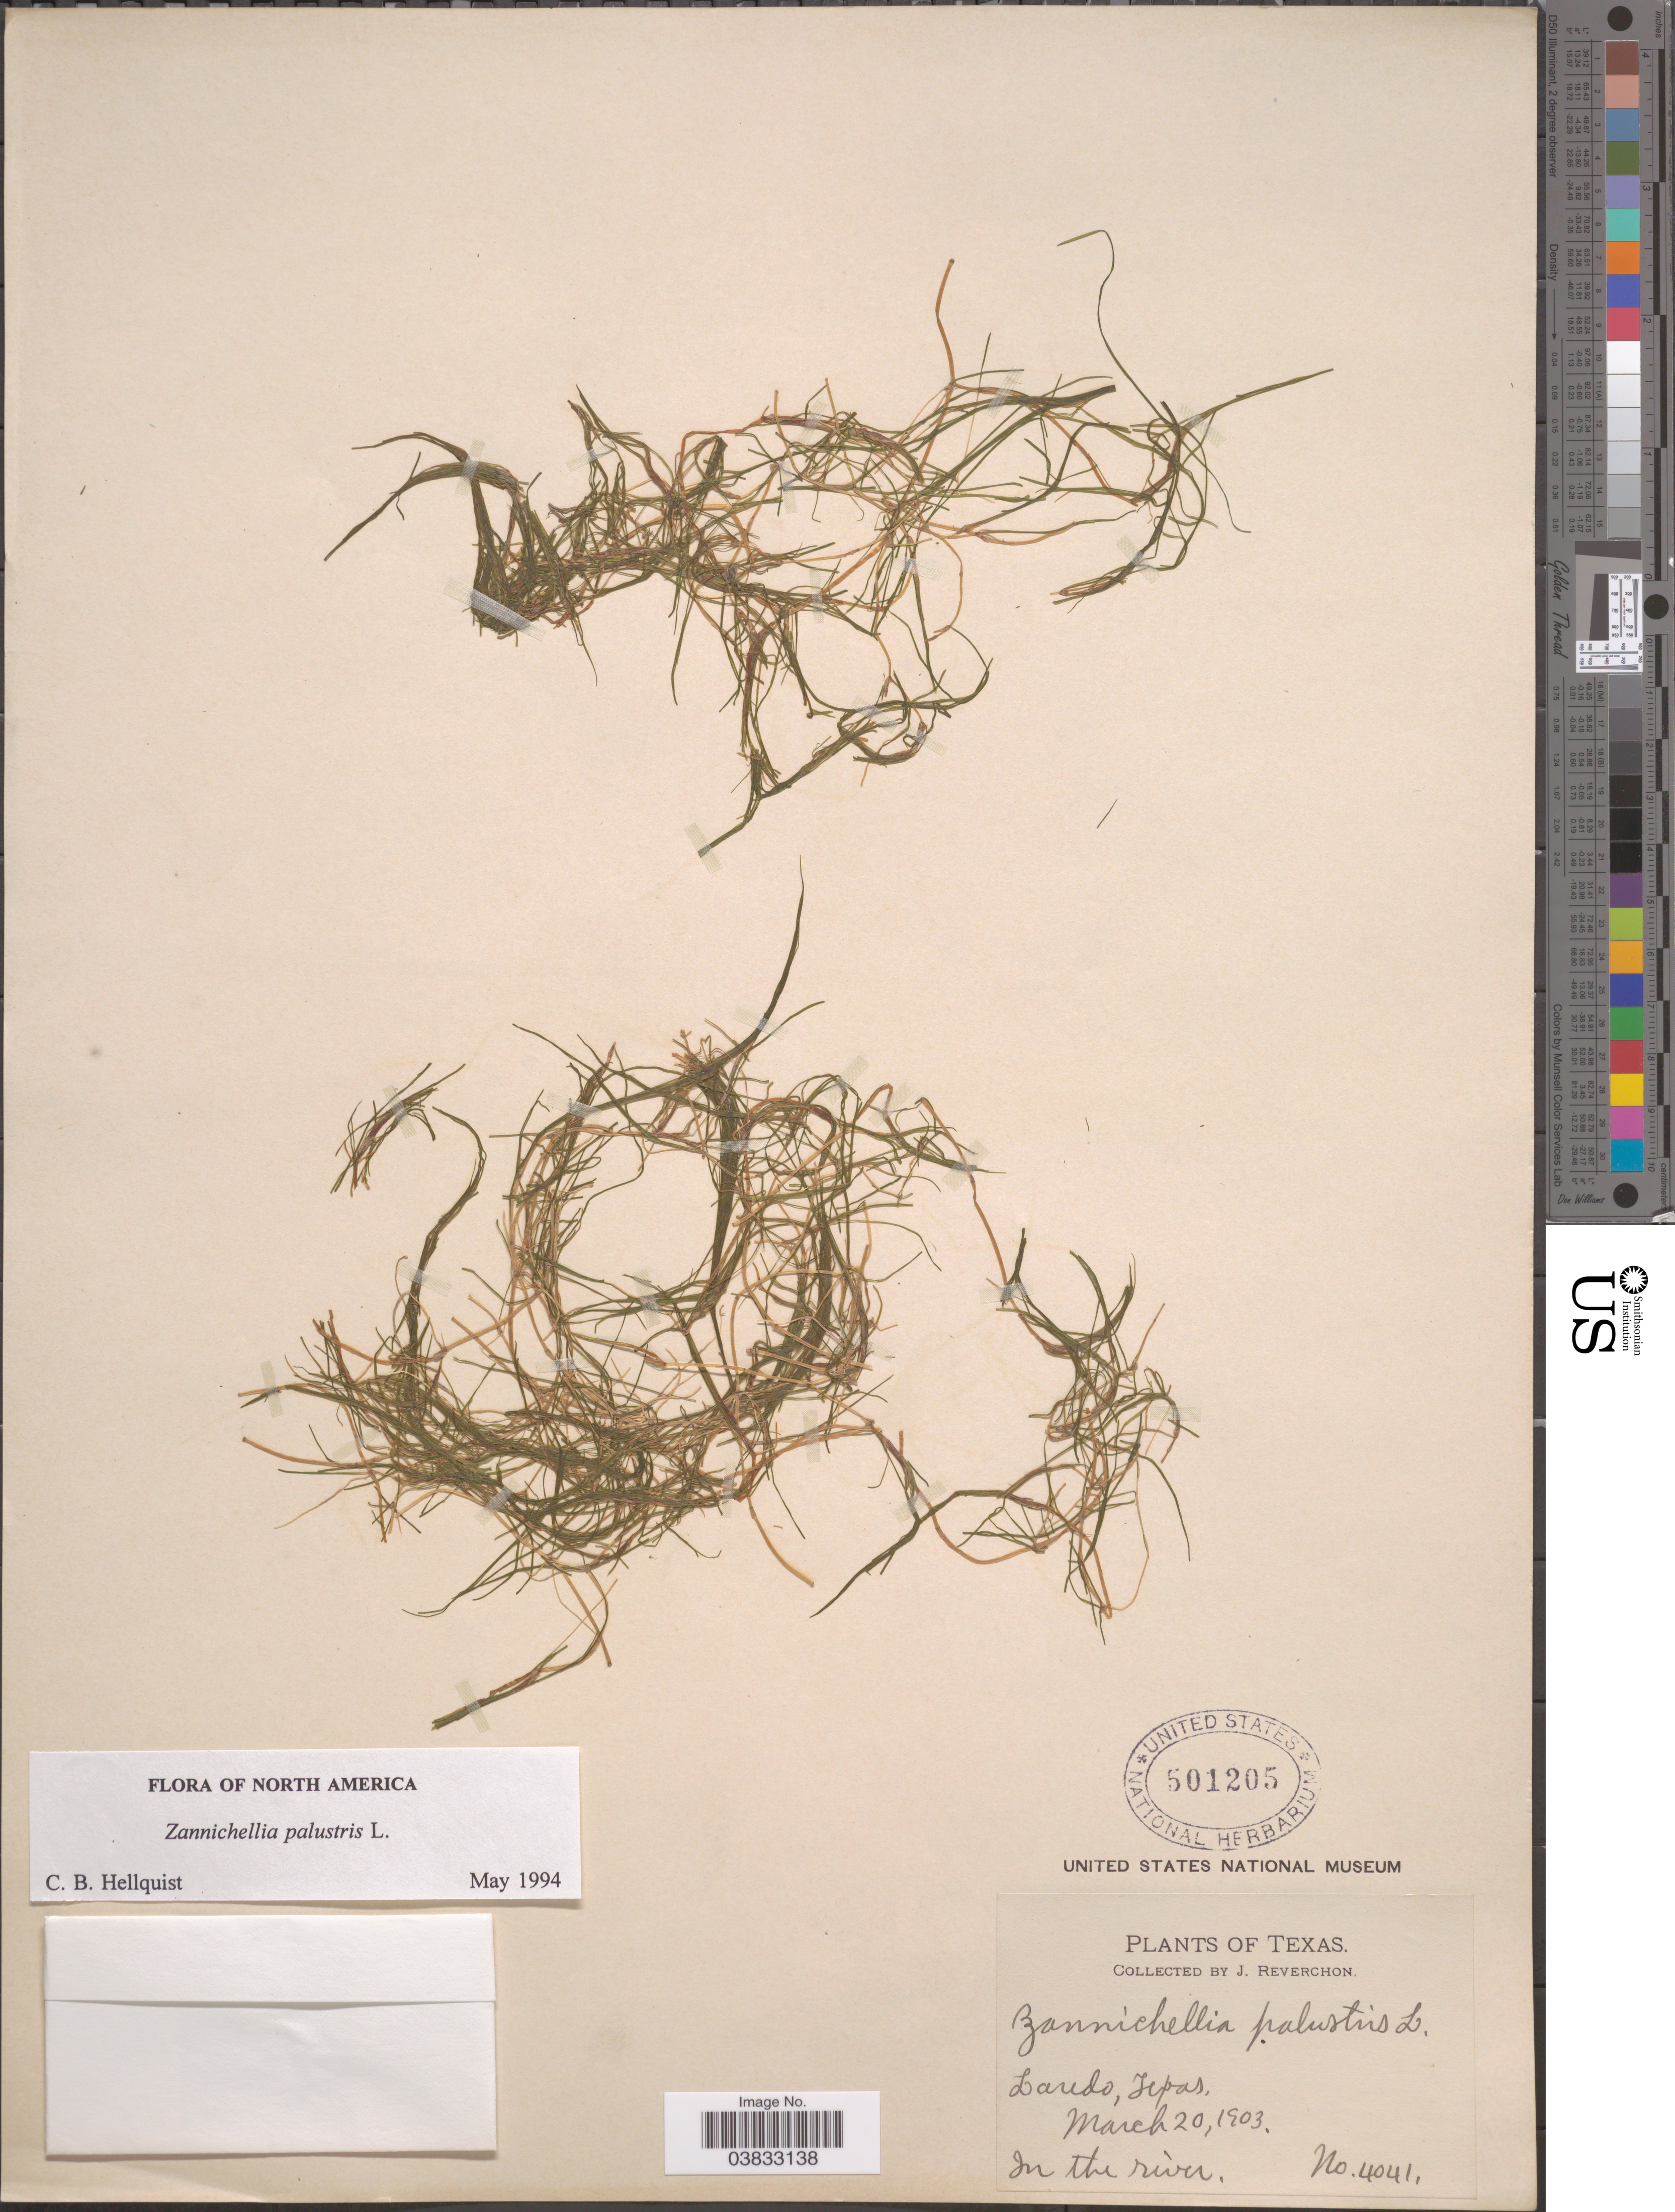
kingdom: Plantae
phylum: Tracheophyta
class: Liliopsida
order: Alismatales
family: Potamogetonaceae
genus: Zannichellia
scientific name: Zannichellia palustris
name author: L.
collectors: J. Reverchon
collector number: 4041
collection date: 1903-03-20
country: United States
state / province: Texas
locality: Laredo.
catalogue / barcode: US 501205